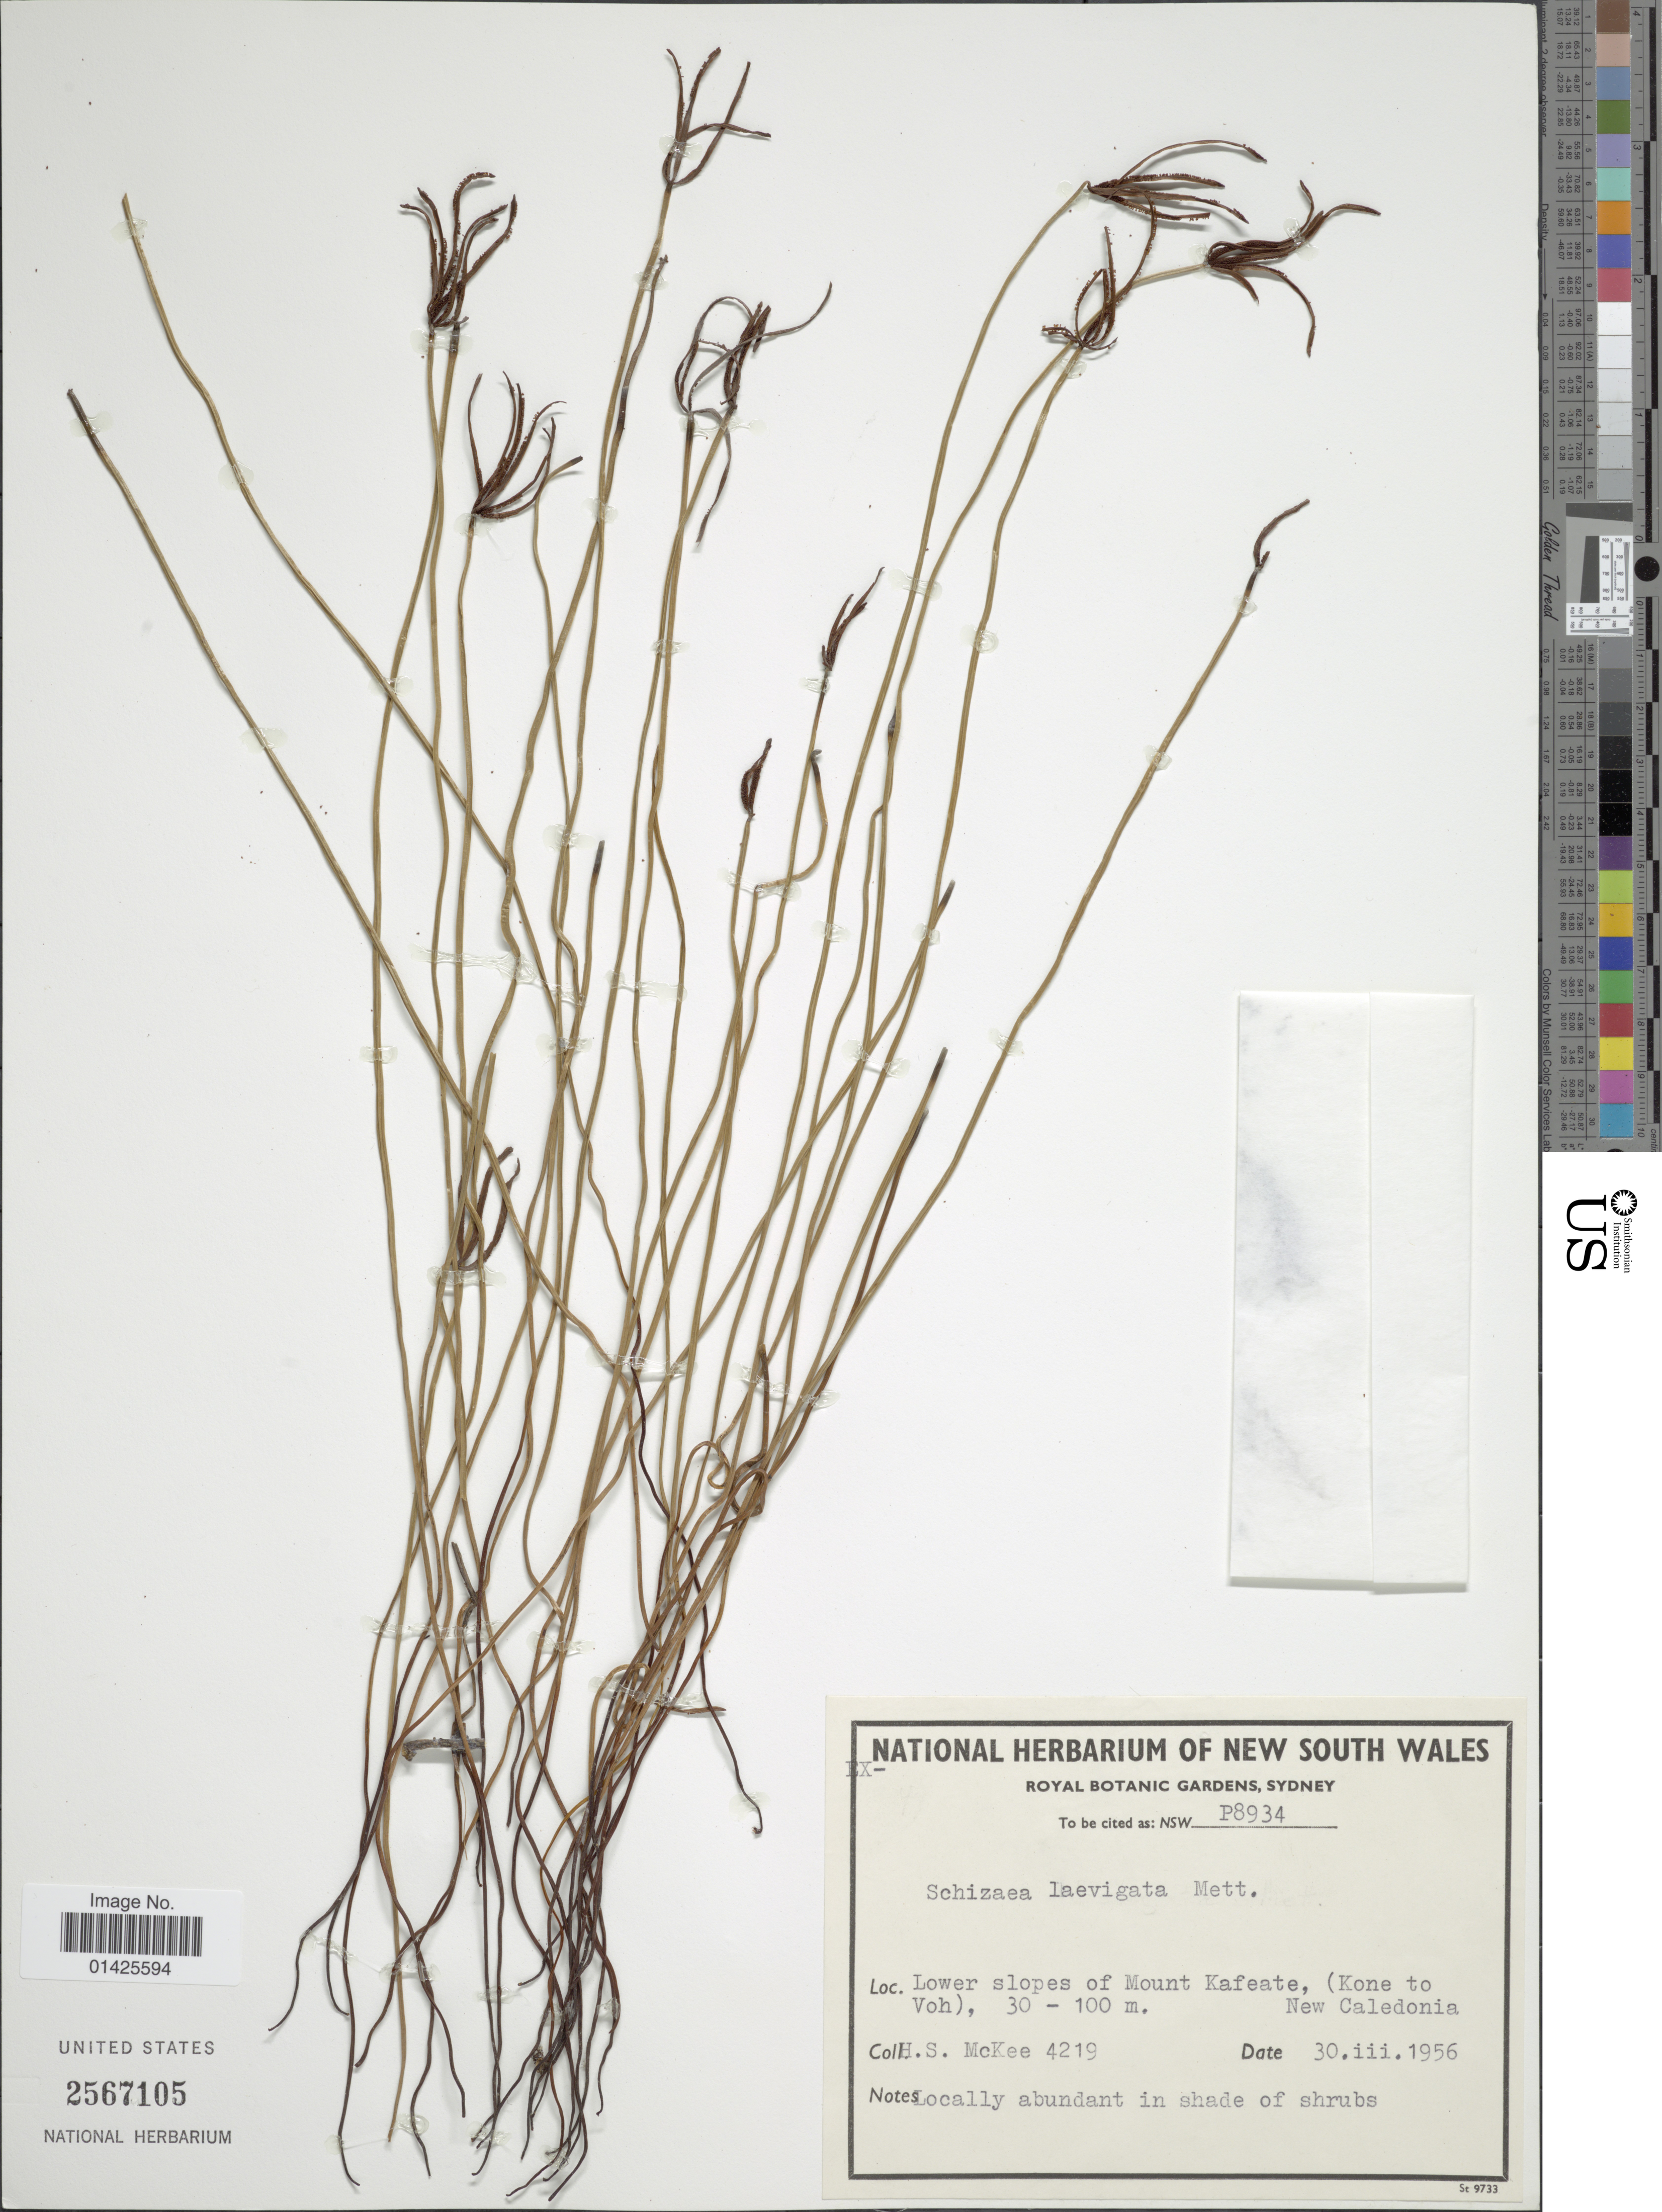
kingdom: Plantae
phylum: Tracheophyta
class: Polypodiopsida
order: Schizaeales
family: Schizaeaceae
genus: Actinostachys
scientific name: Actinostachys laevigata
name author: (Mett.) C.F. Reed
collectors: H. S. McKee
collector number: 4219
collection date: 1956-03-30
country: New Caledonia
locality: Lower slopes of Moun Kafeate, (Kone to Voh)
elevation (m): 30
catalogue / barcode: US 2567105